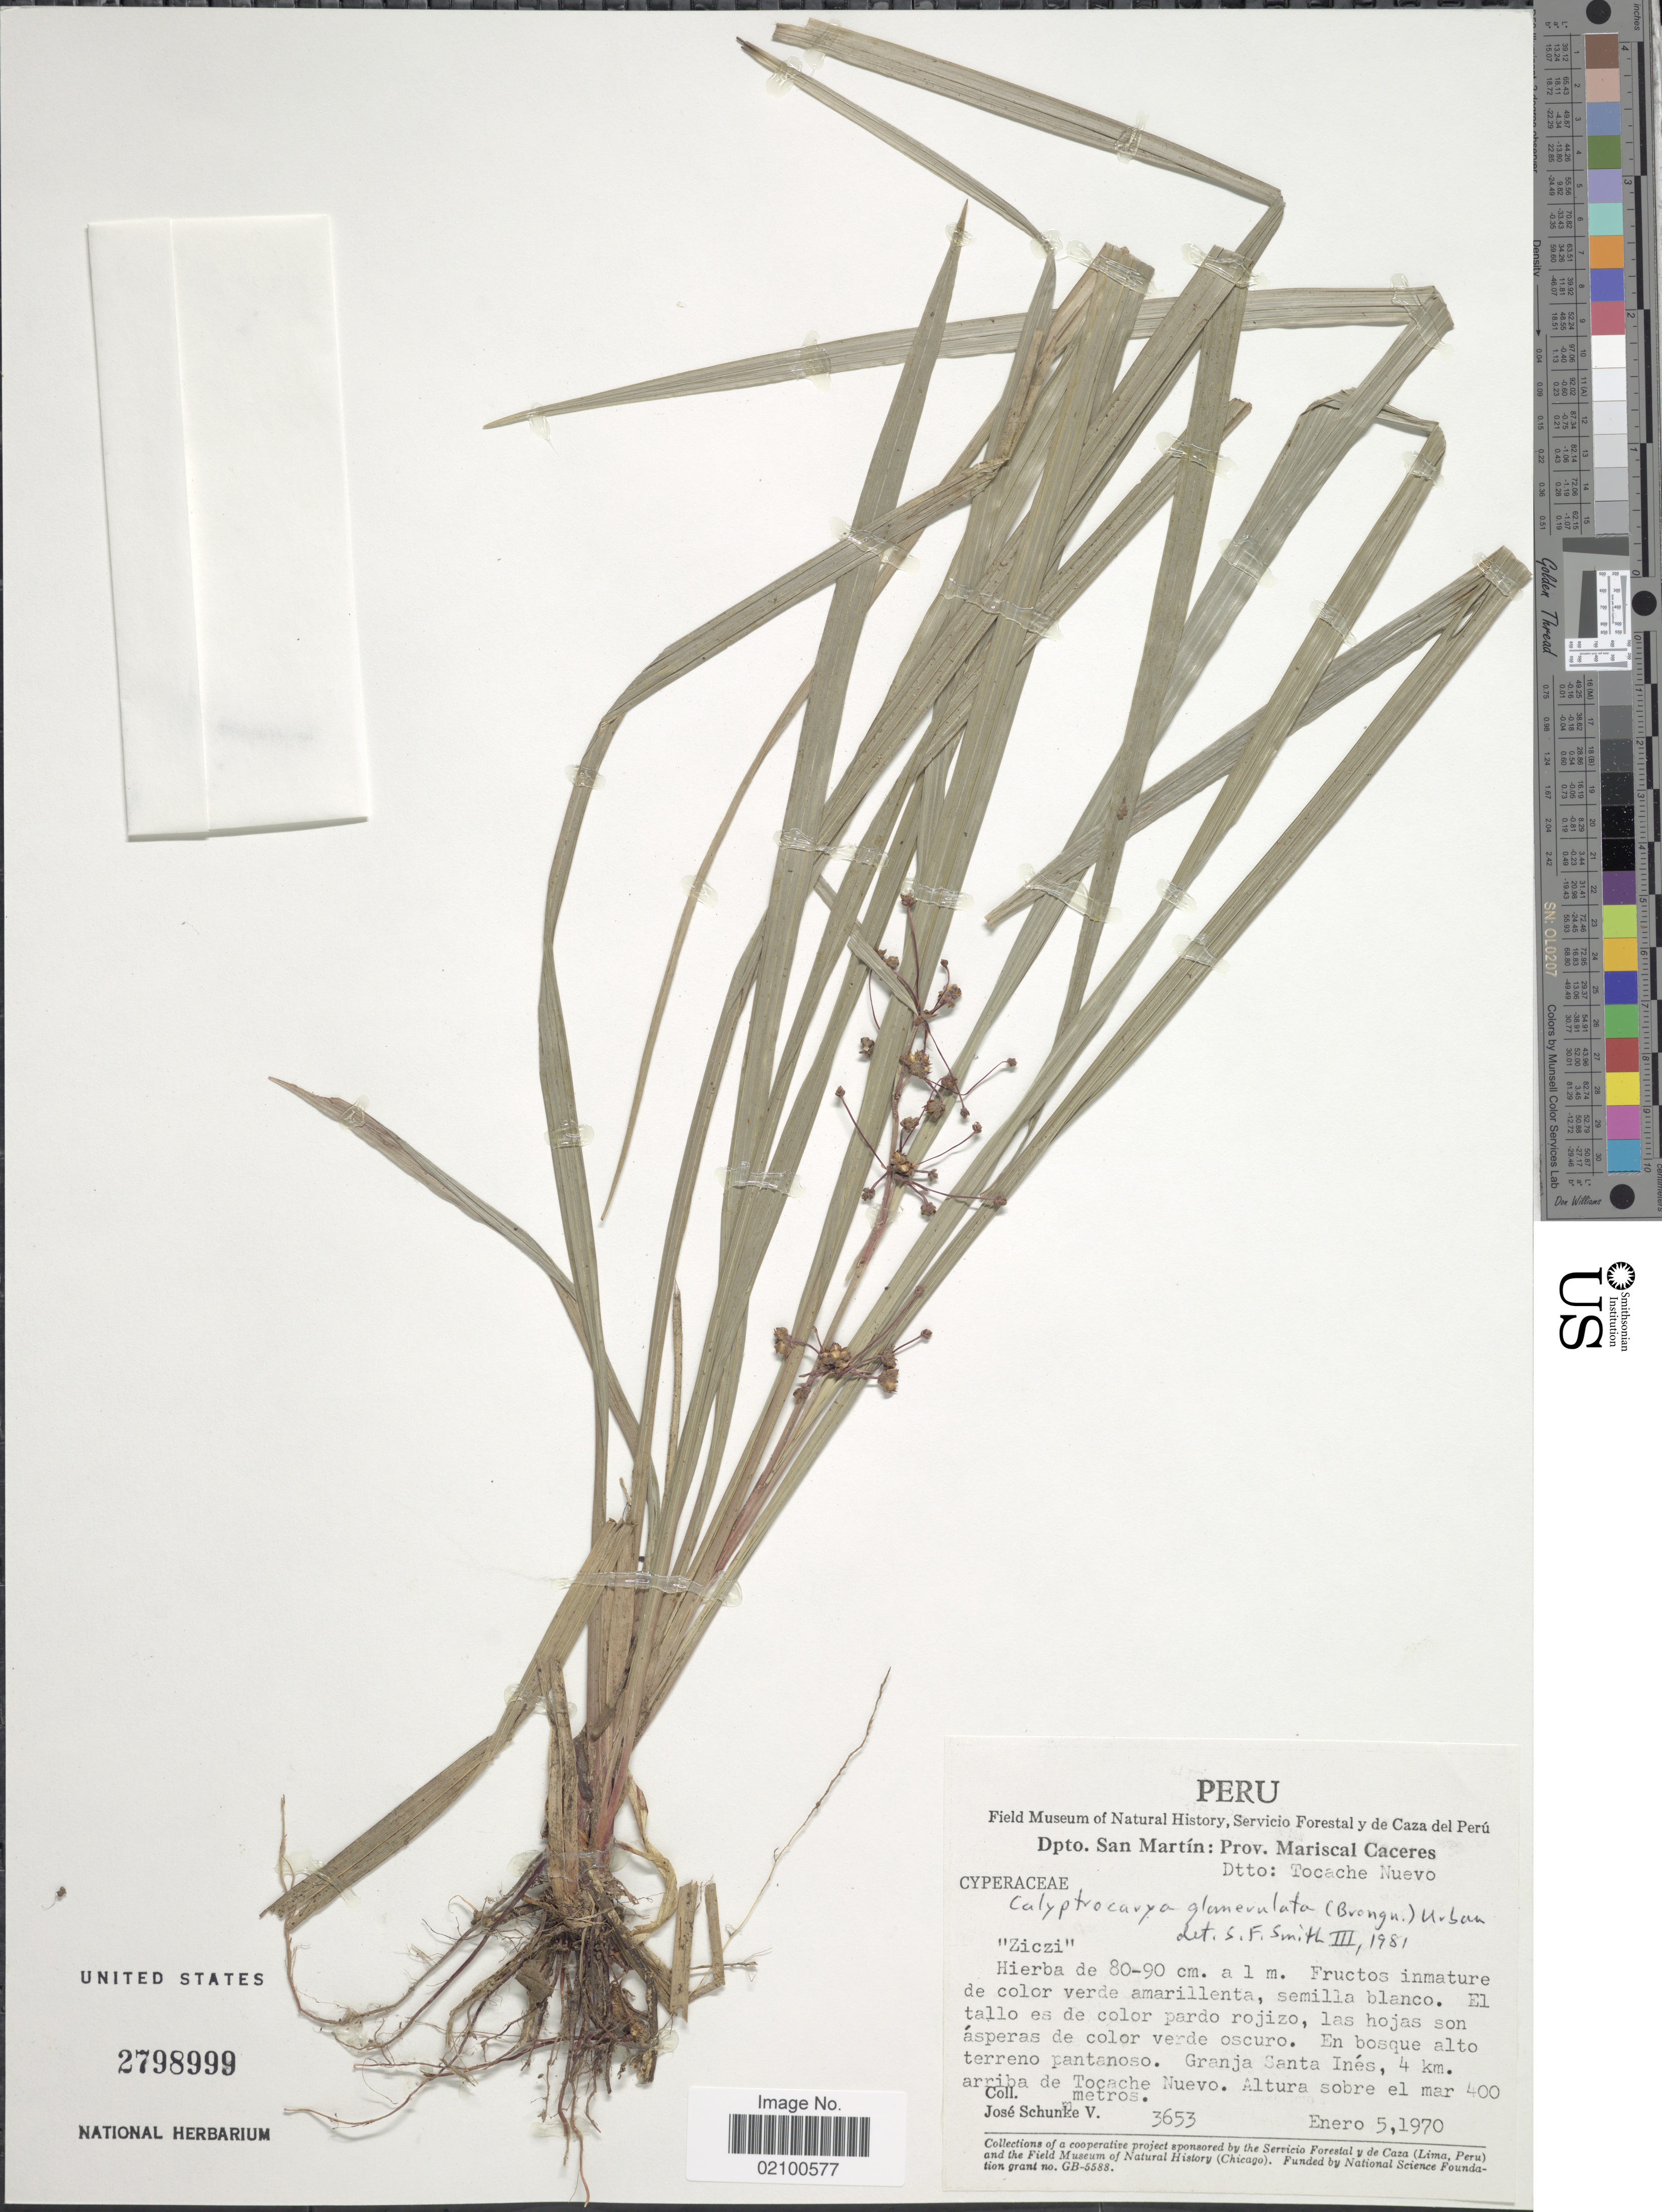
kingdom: Plantae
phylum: Tracheophyta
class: Liliopsida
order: Poales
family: Cyperaceae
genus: Calyptrocarya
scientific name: Calyptrocarya glomerulata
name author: (Brongn.) Urb.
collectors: J. Schunke Vigo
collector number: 3653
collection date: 1970-01-05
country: Peru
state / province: San Martín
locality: Dpto. San Martin: Prov. Mariscal Caceres. Dtto: Tocache Nuevo. Granja Santa Ines, 4 km. arriba de Tocache Nuevo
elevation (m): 400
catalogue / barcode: US 2798999